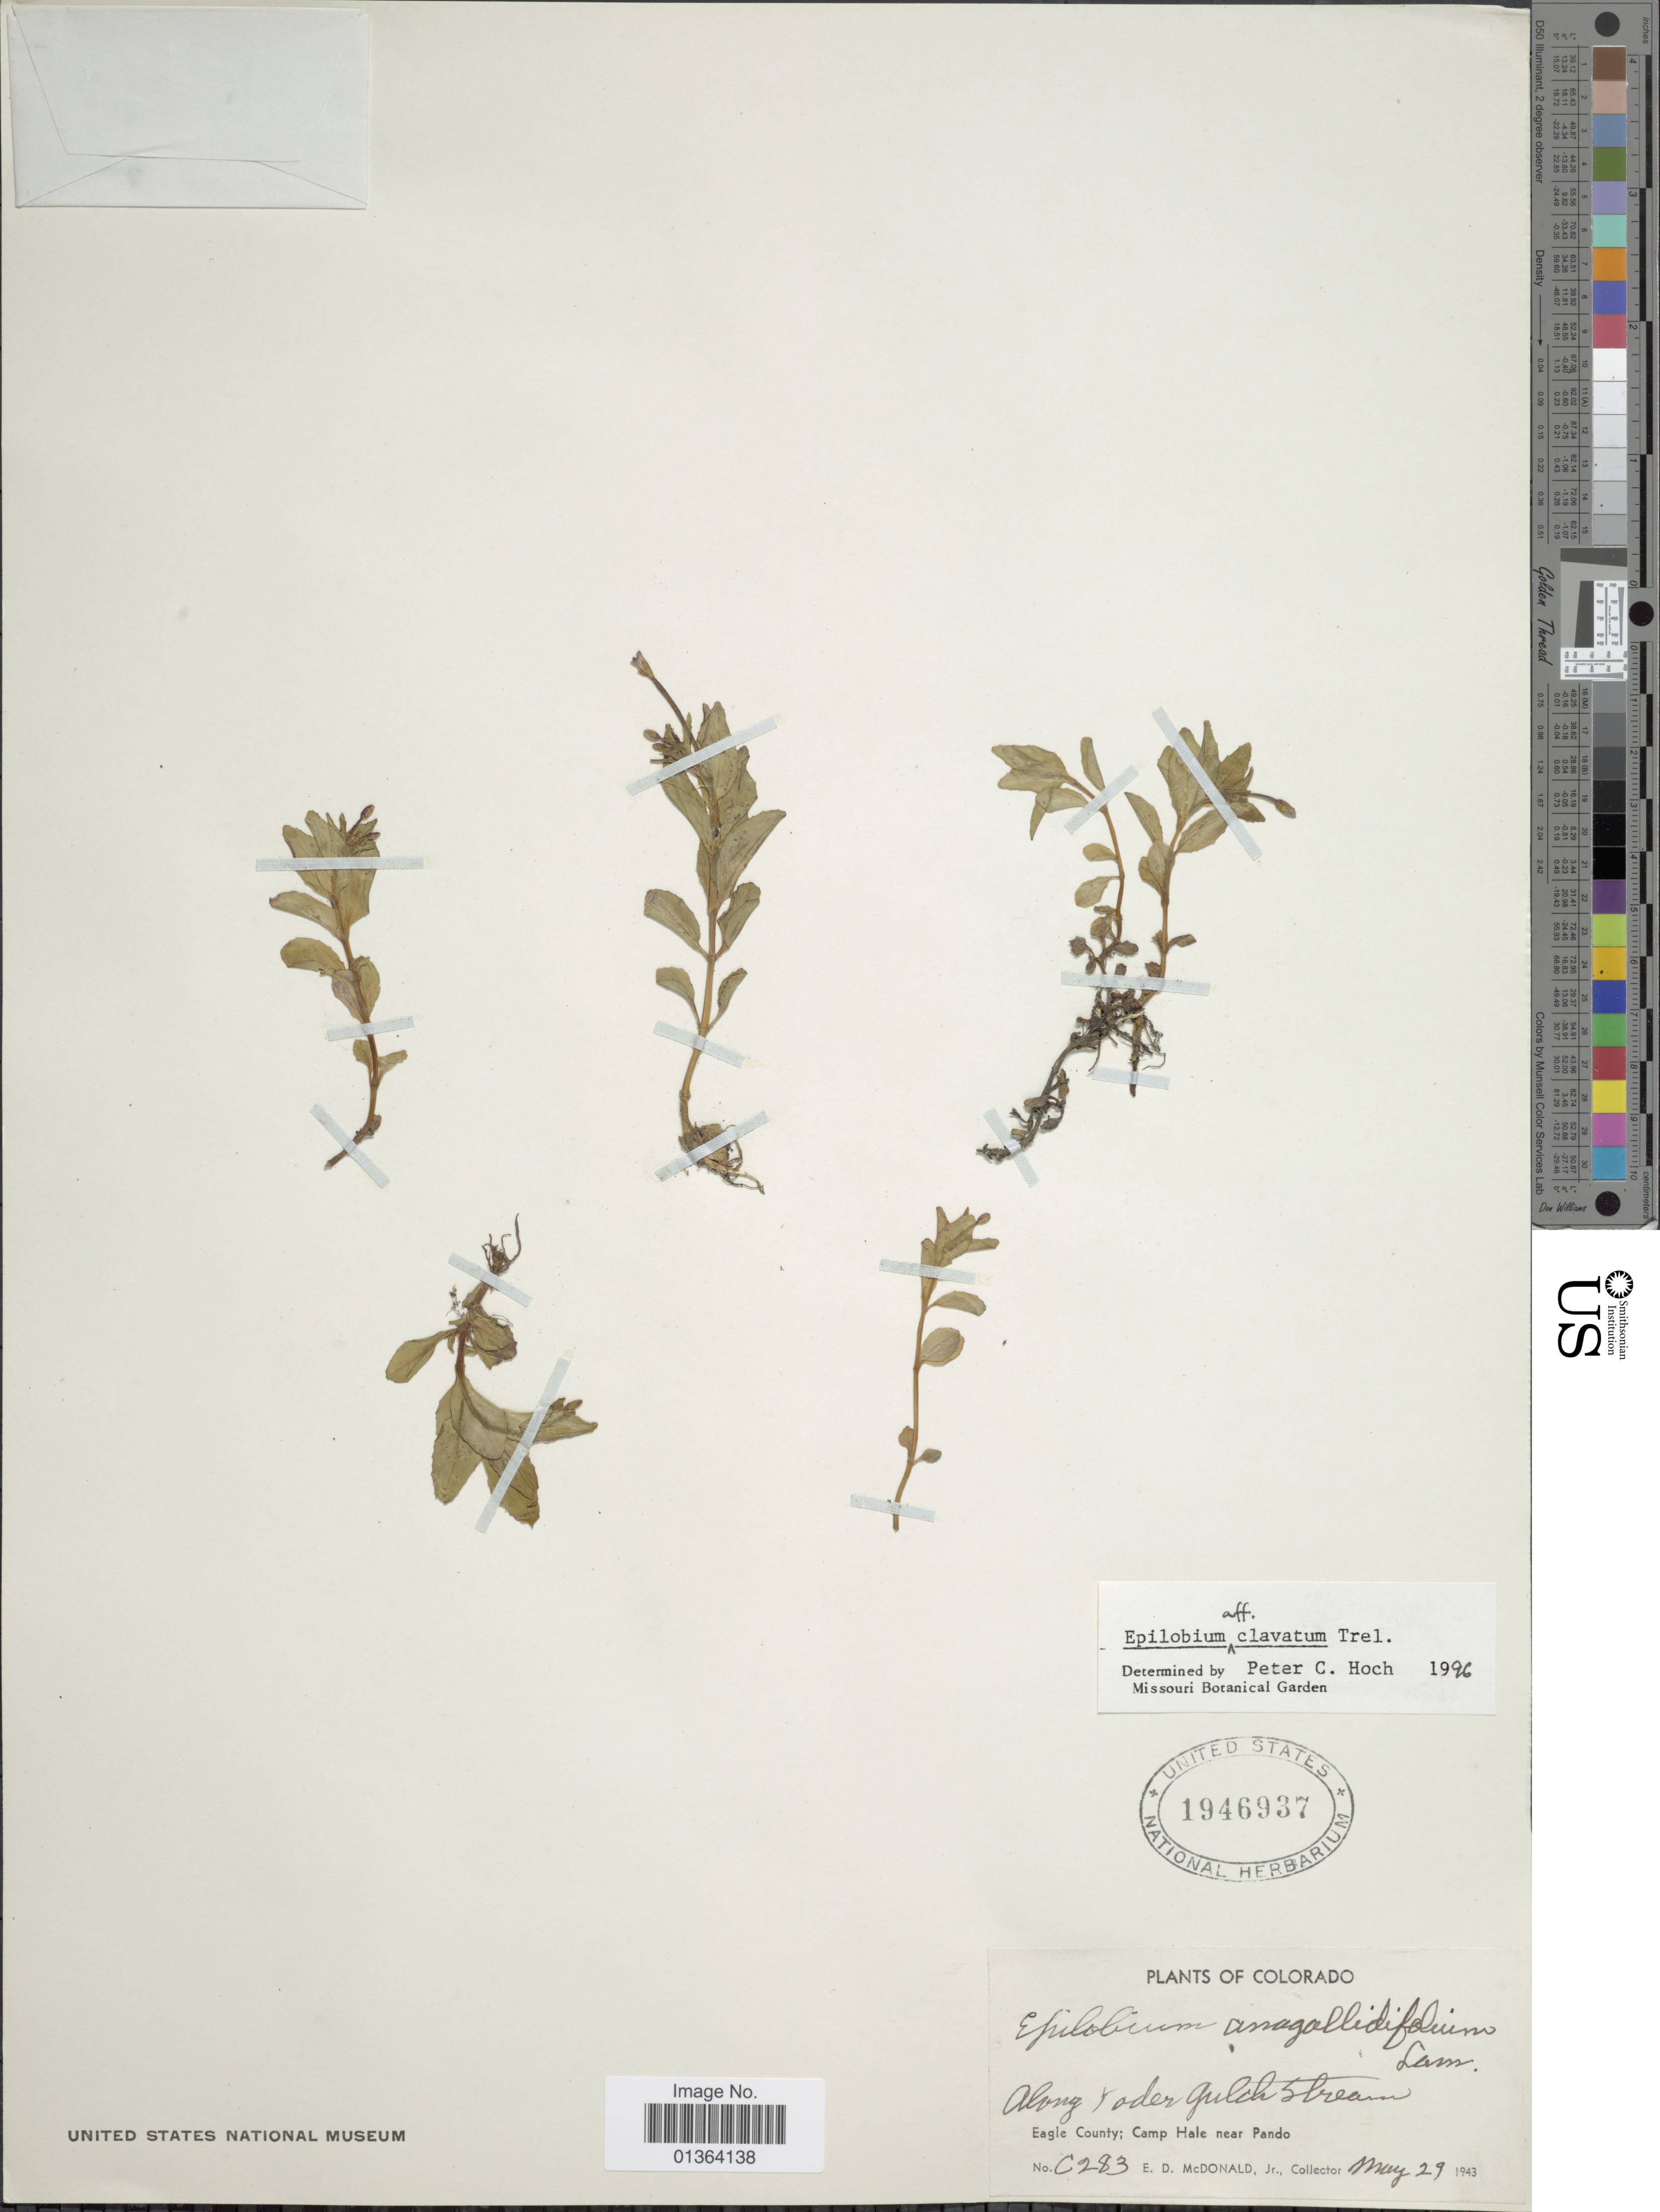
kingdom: Plantae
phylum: Tracheophyta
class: Magnoliopsida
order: Myrtales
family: Onagraceae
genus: Epilobium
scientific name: Epilobium clavatum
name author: Hausskn.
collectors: E. D. McDonald Jr.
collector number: C283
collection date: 1943-05-29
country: United States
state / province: Colorado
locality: Eagle County: Camp Hale near Pando.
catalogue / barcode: US 1946937